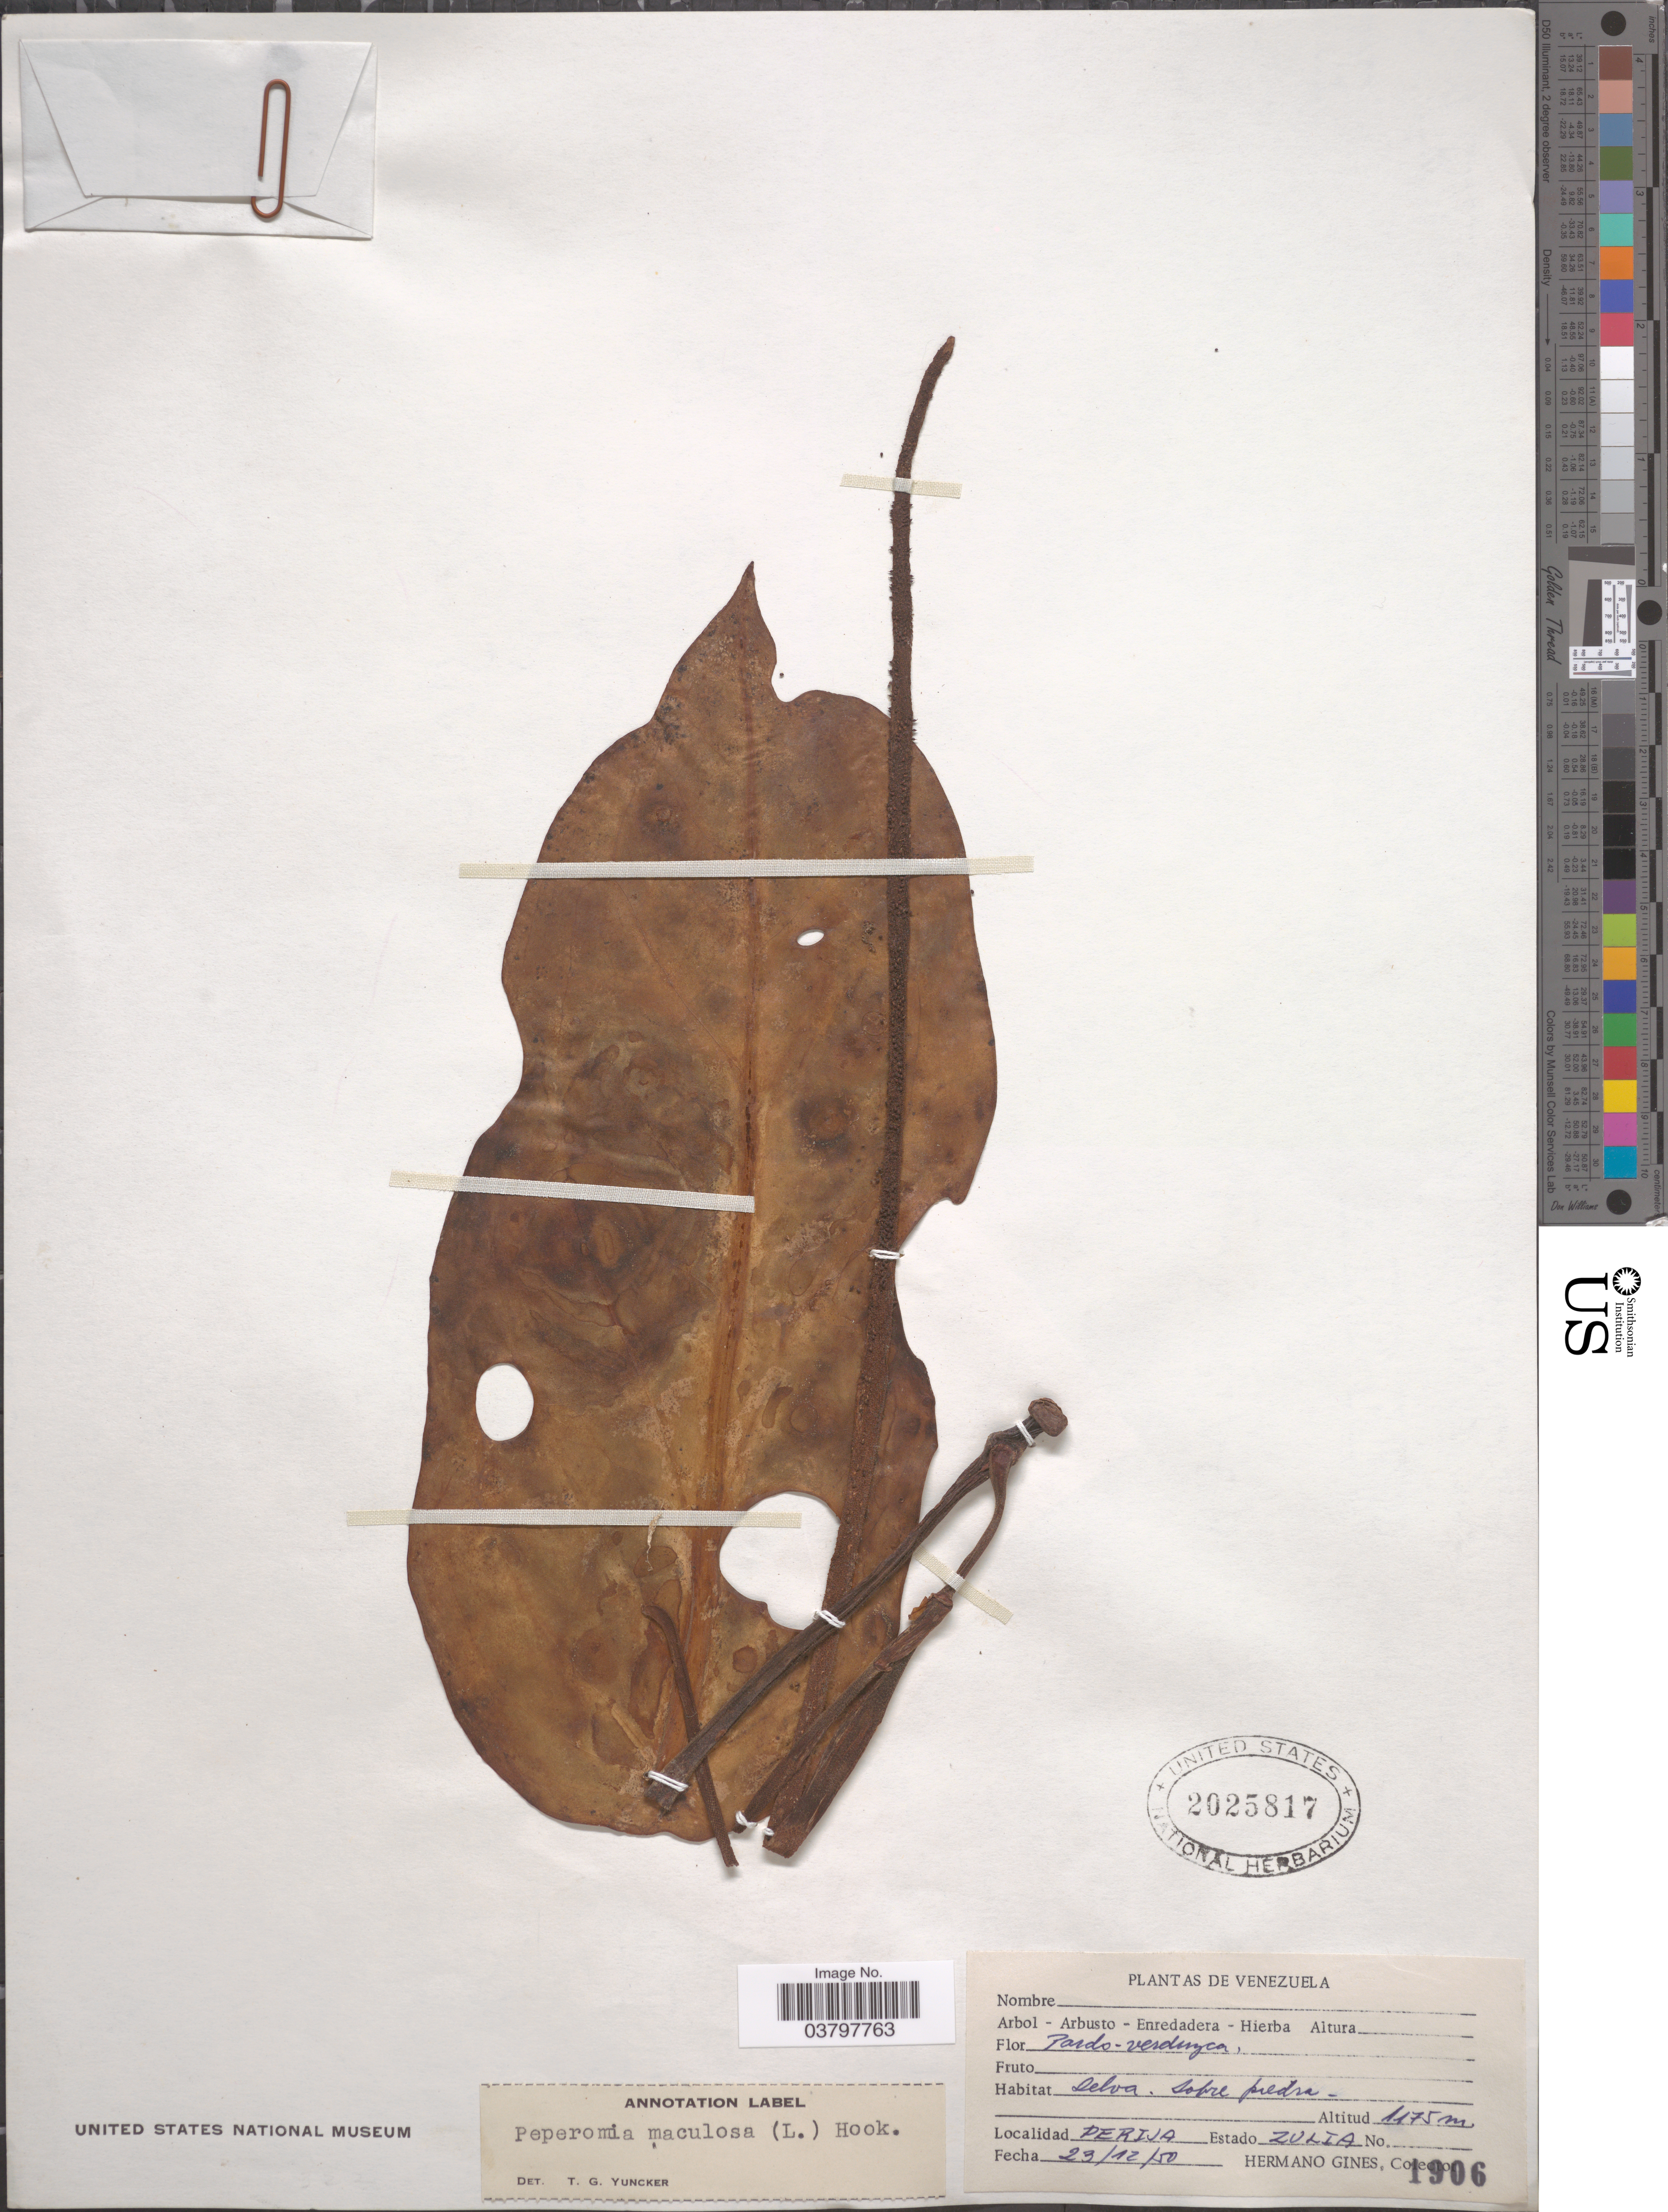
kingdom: Plantae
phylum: Tracheophyta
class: Magnoliopsida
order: Piperales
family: Piperaceae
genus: Peperomia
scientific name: Peperomia maculosa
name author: (L.) Hook.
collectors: Bro. Gines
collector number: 1906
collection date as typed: Transcribed d/m/y: 23/12/50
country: Venezuela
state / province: Zulia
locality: Perija Estado Zulia.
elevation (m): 1175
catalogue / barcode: US 2025817